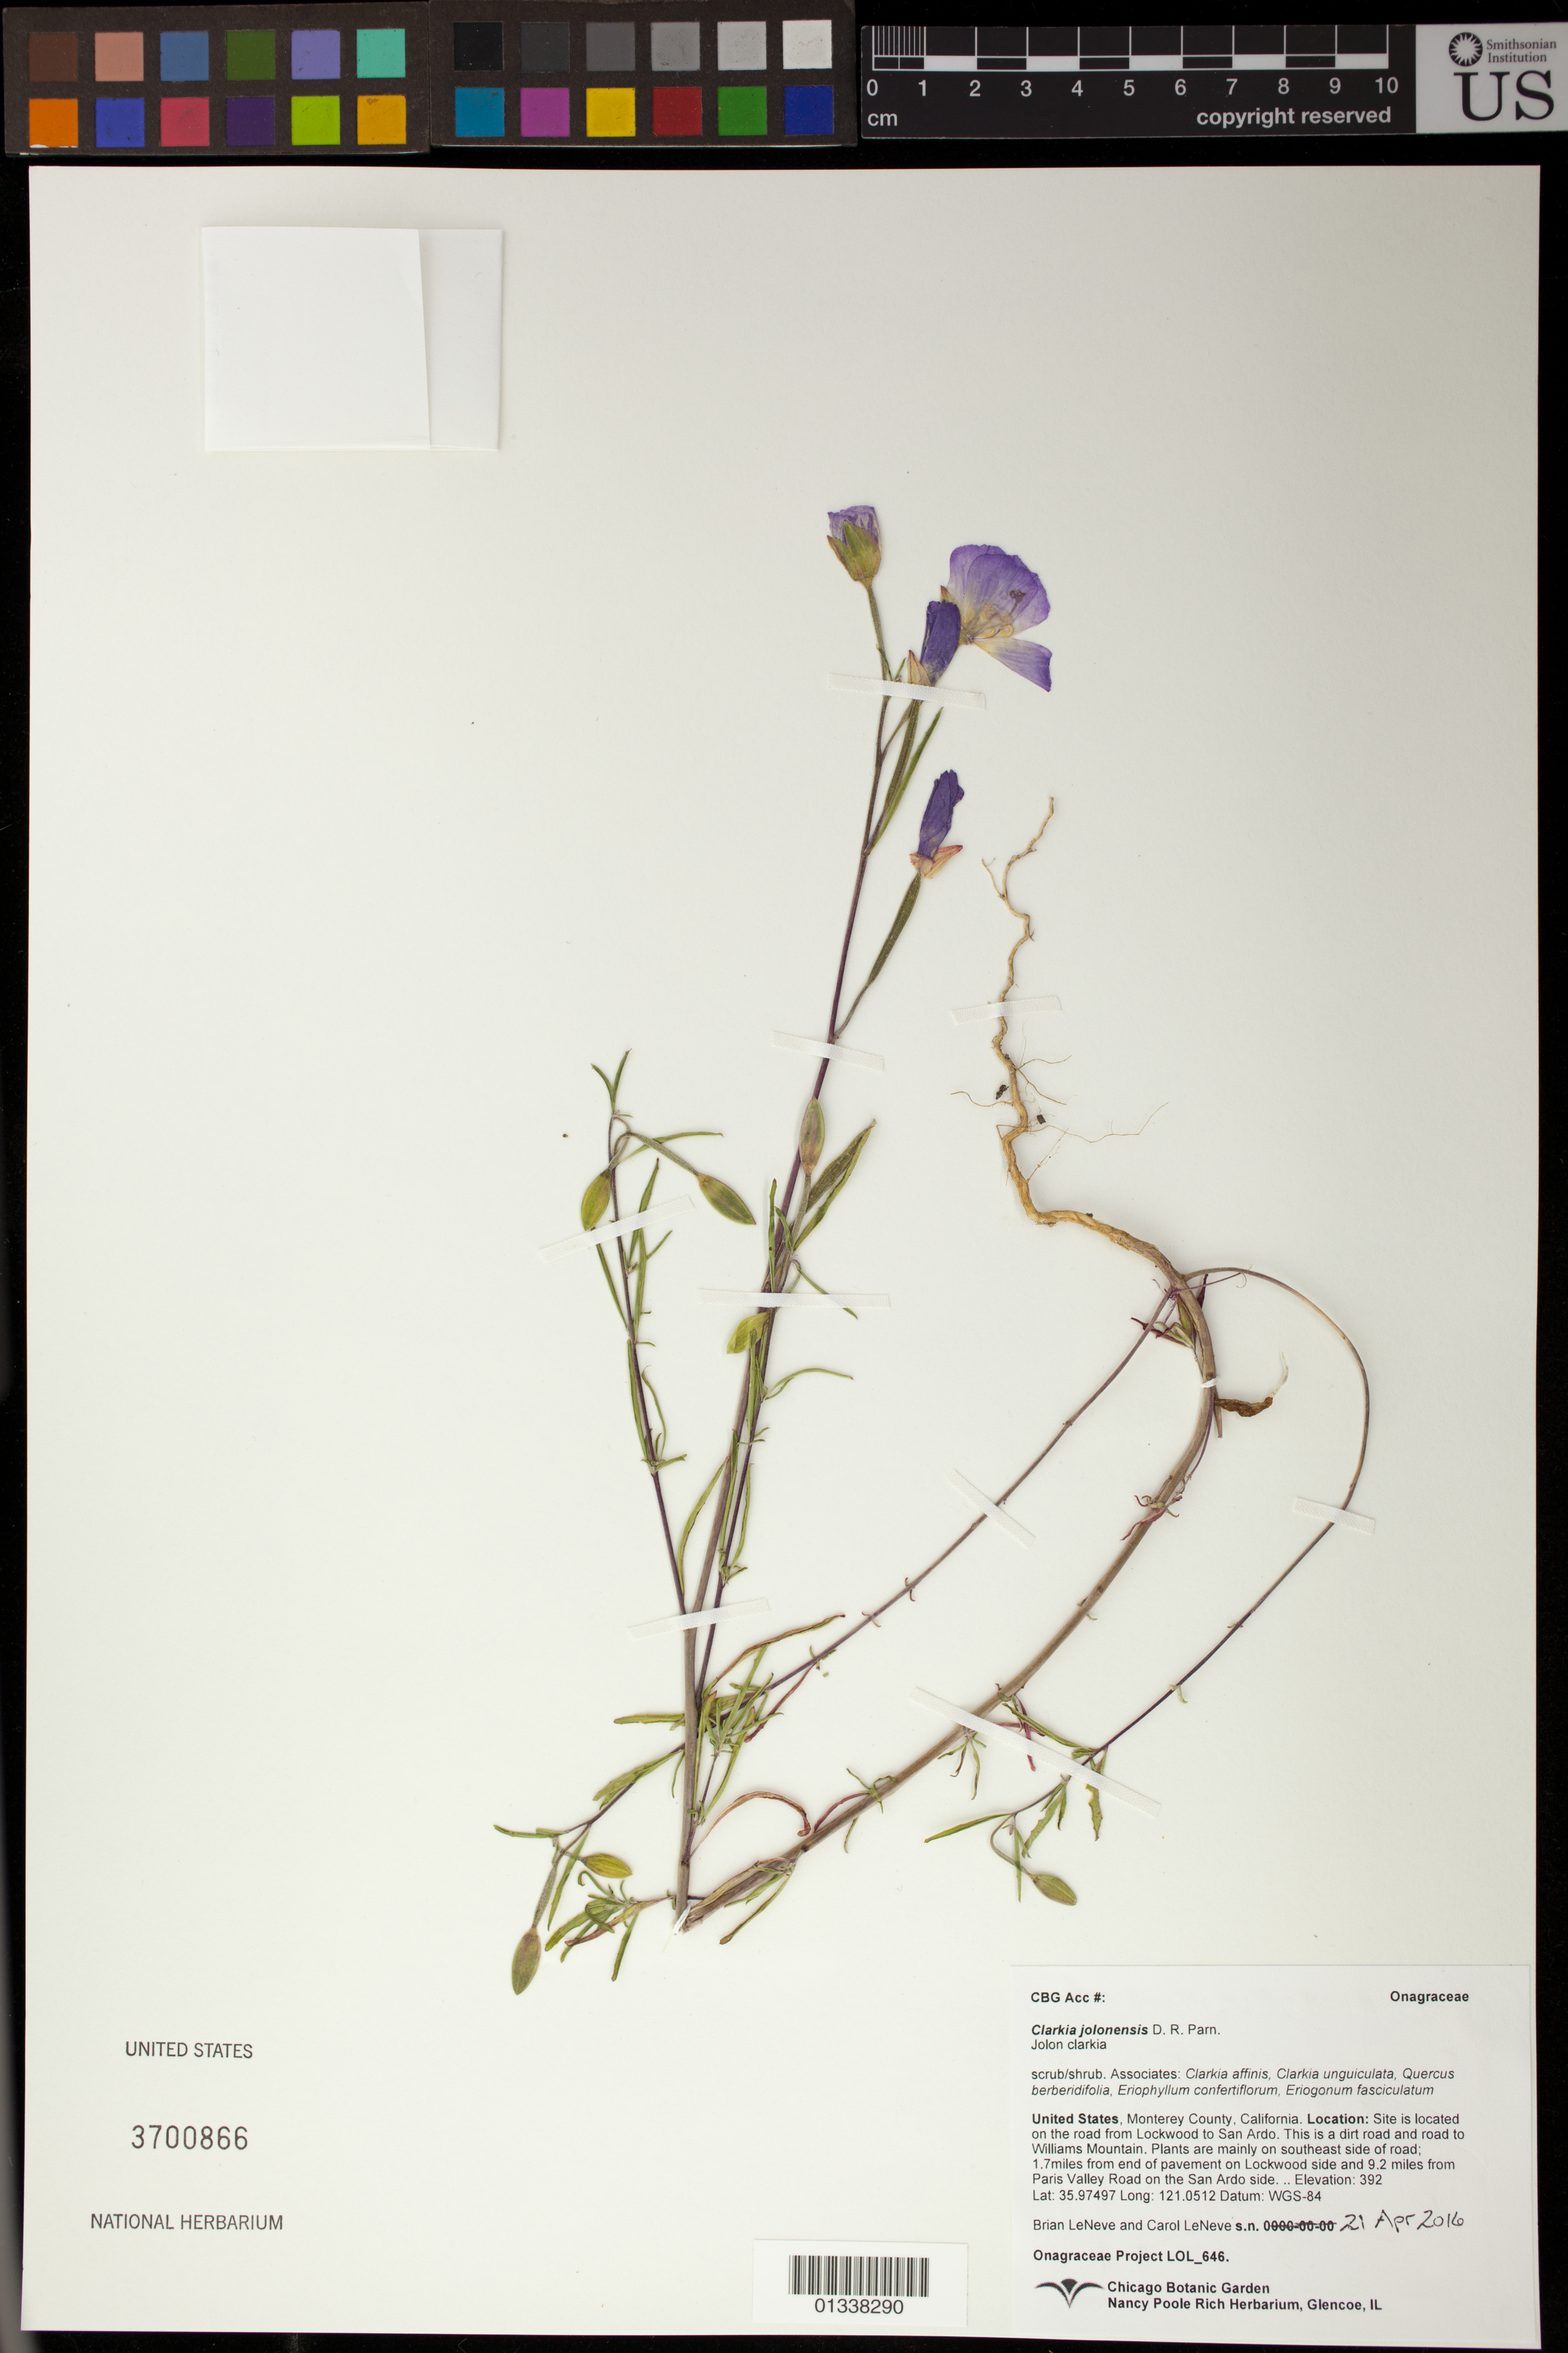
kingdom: Plantae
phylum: Tracheophyta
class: Magnoliopsida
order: Myrtales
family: Onagraceae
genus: Clarkia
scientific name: Clarkia jolonensis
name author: D.R. Parn.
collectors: B. LeNeve & C. LeNeve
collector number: LOL 646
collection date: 2016-04-21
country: United States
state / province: California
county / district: Monterey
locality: Site is located on the road from Lockwood to San Ardo. This is a dirt road and road to Williams Mountain. Plants are mainly on southeast side of road; 1.7miles from end of pavement on Lockwood side and 9.2 miles from Paris Valley Road on the San Ardo side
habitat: scrub/shrub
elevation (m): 392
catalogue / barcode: US 3700866